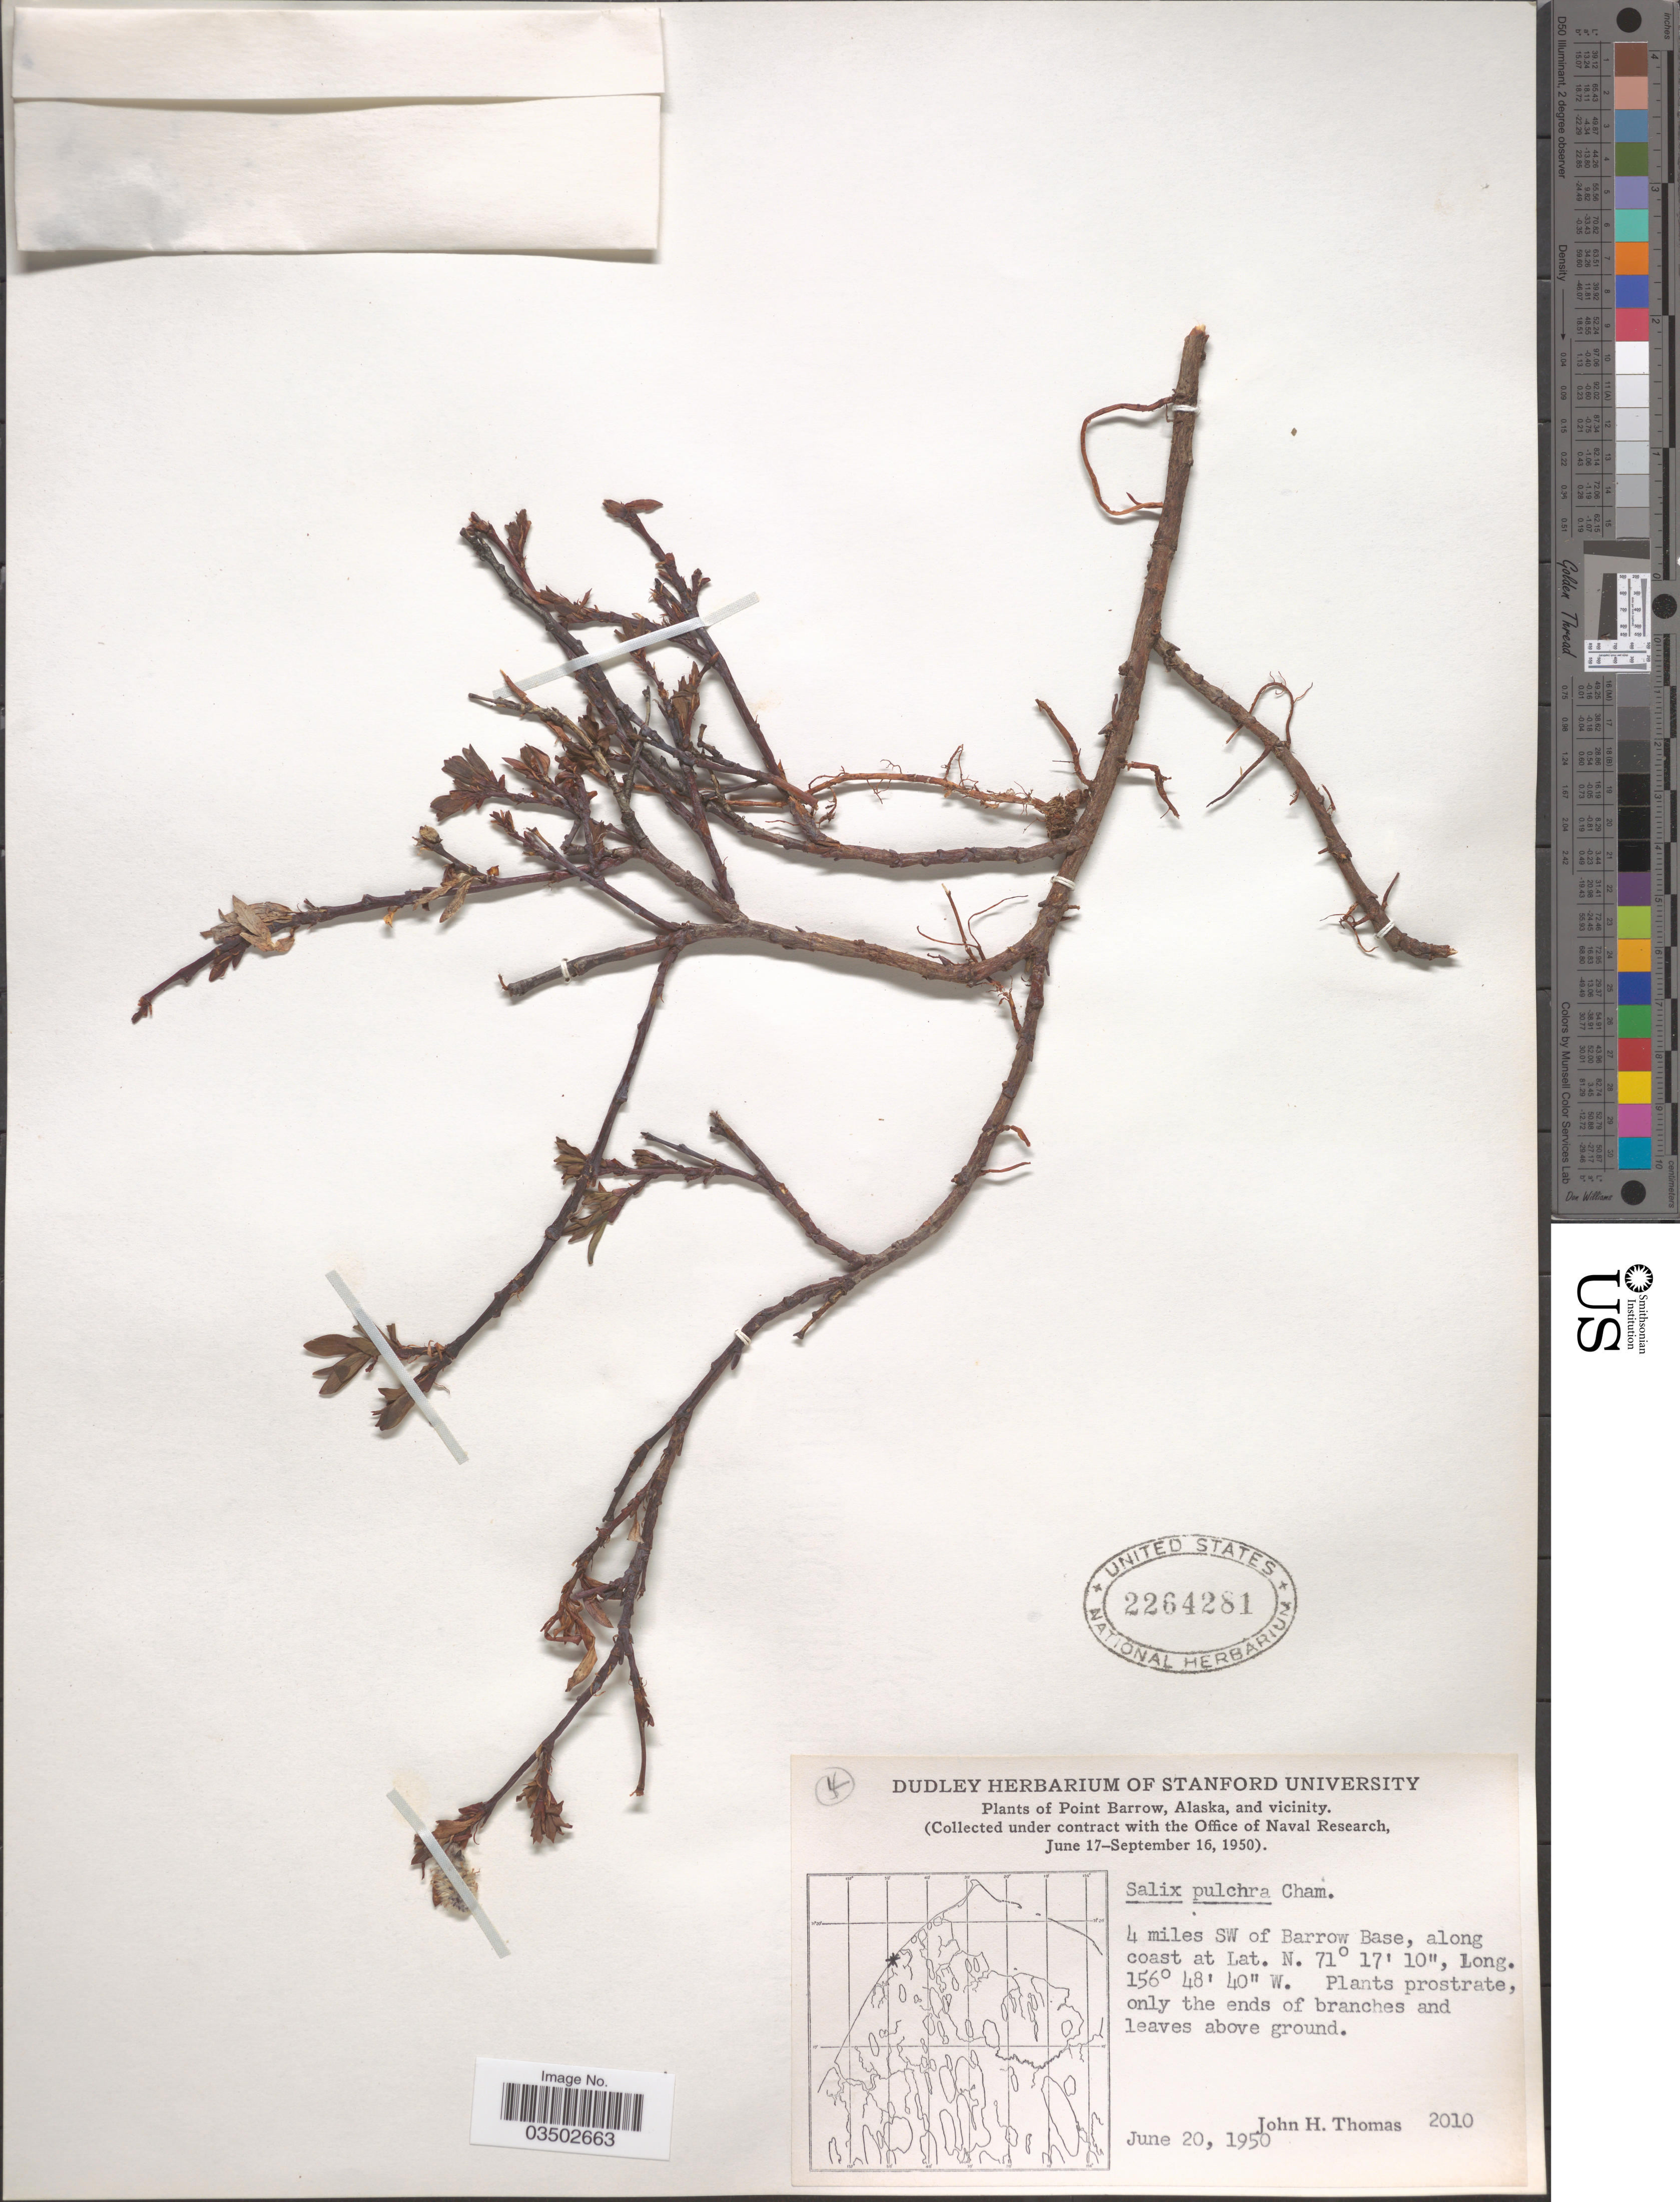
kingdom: Plantae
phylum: Tracheophyta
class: Magnoliopsida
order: Malpighiales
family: Salicaceae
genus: Salix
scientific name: Salix pulchra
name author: Cham.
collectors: J. H. Thomas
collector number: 2010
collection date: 1950-06-20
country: United States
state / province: Alaska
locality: Point Barrow, Alaska, and vicinity. 4 miles SW of Barrow Base, along coast.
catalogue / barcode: US 2264281